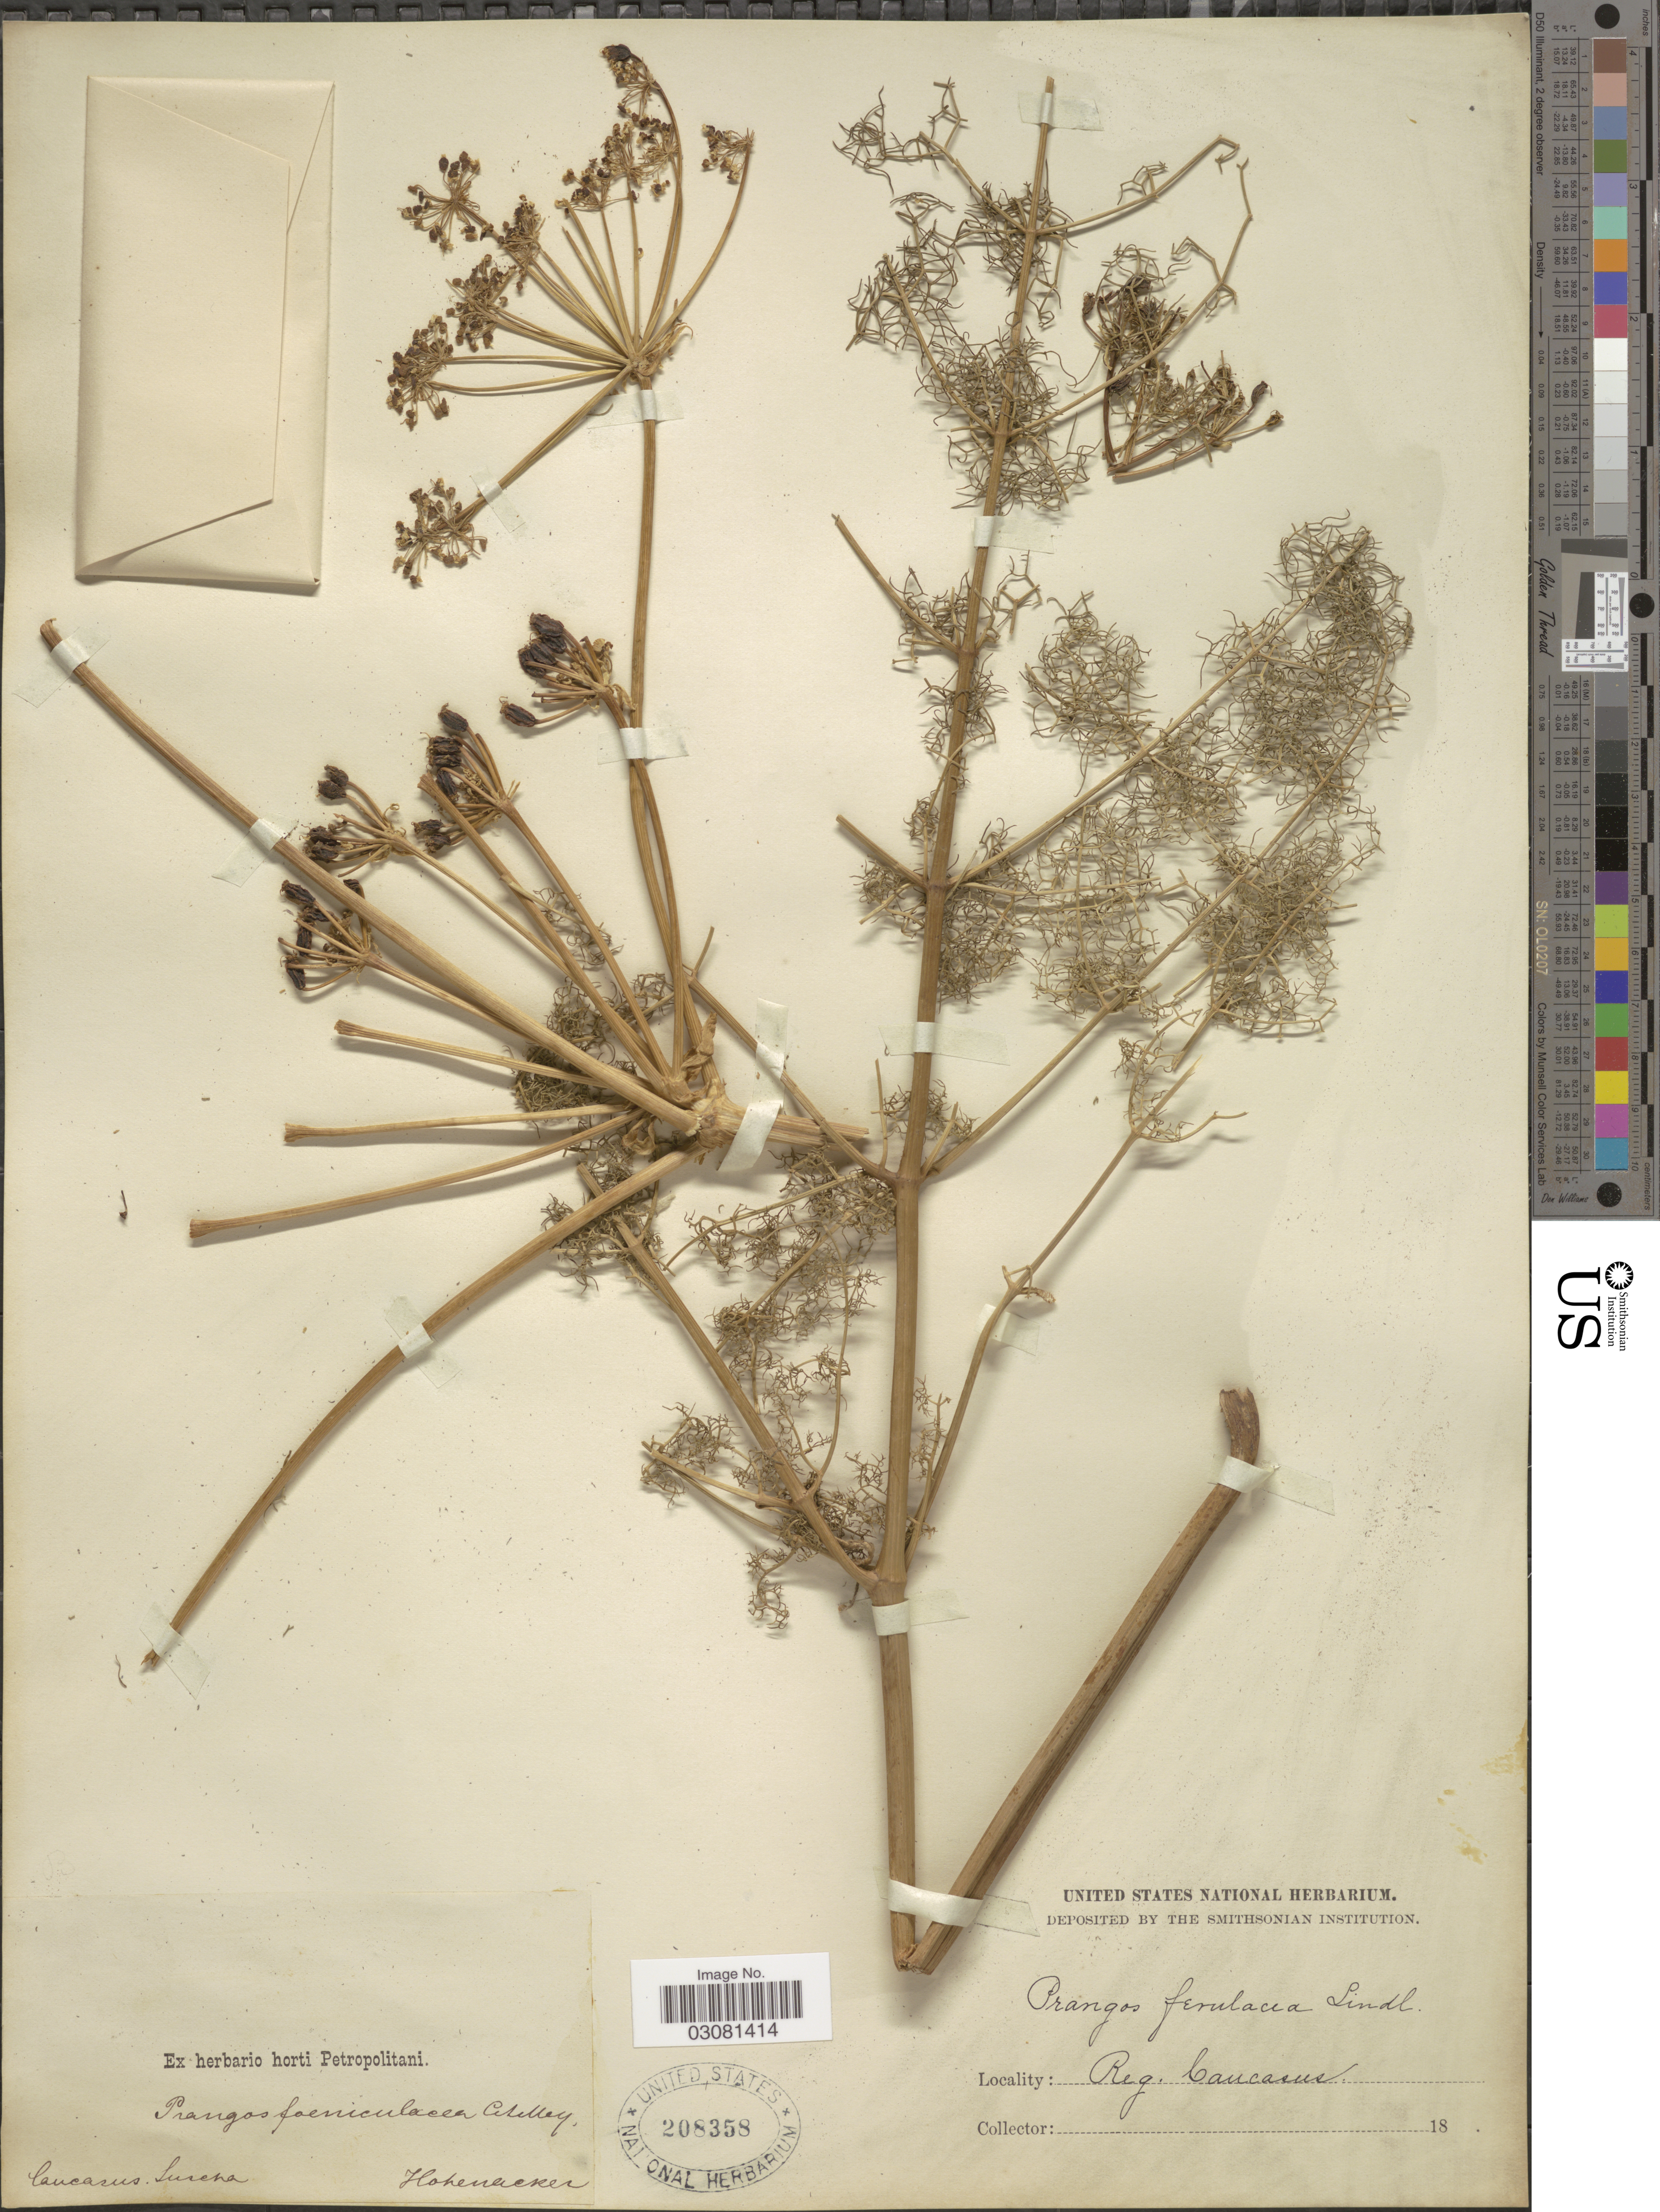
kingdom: Plantae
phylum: Tracheophyta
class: Magnoliopsida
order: Apiales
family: Apiaceae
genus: Prangos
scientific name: Prangos ferulacea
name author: (L.) Lindl.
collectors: Hohenacker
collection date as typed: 18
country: Azerbaijan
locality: Reg. Caucasus Suscha.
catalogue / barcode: US 208358